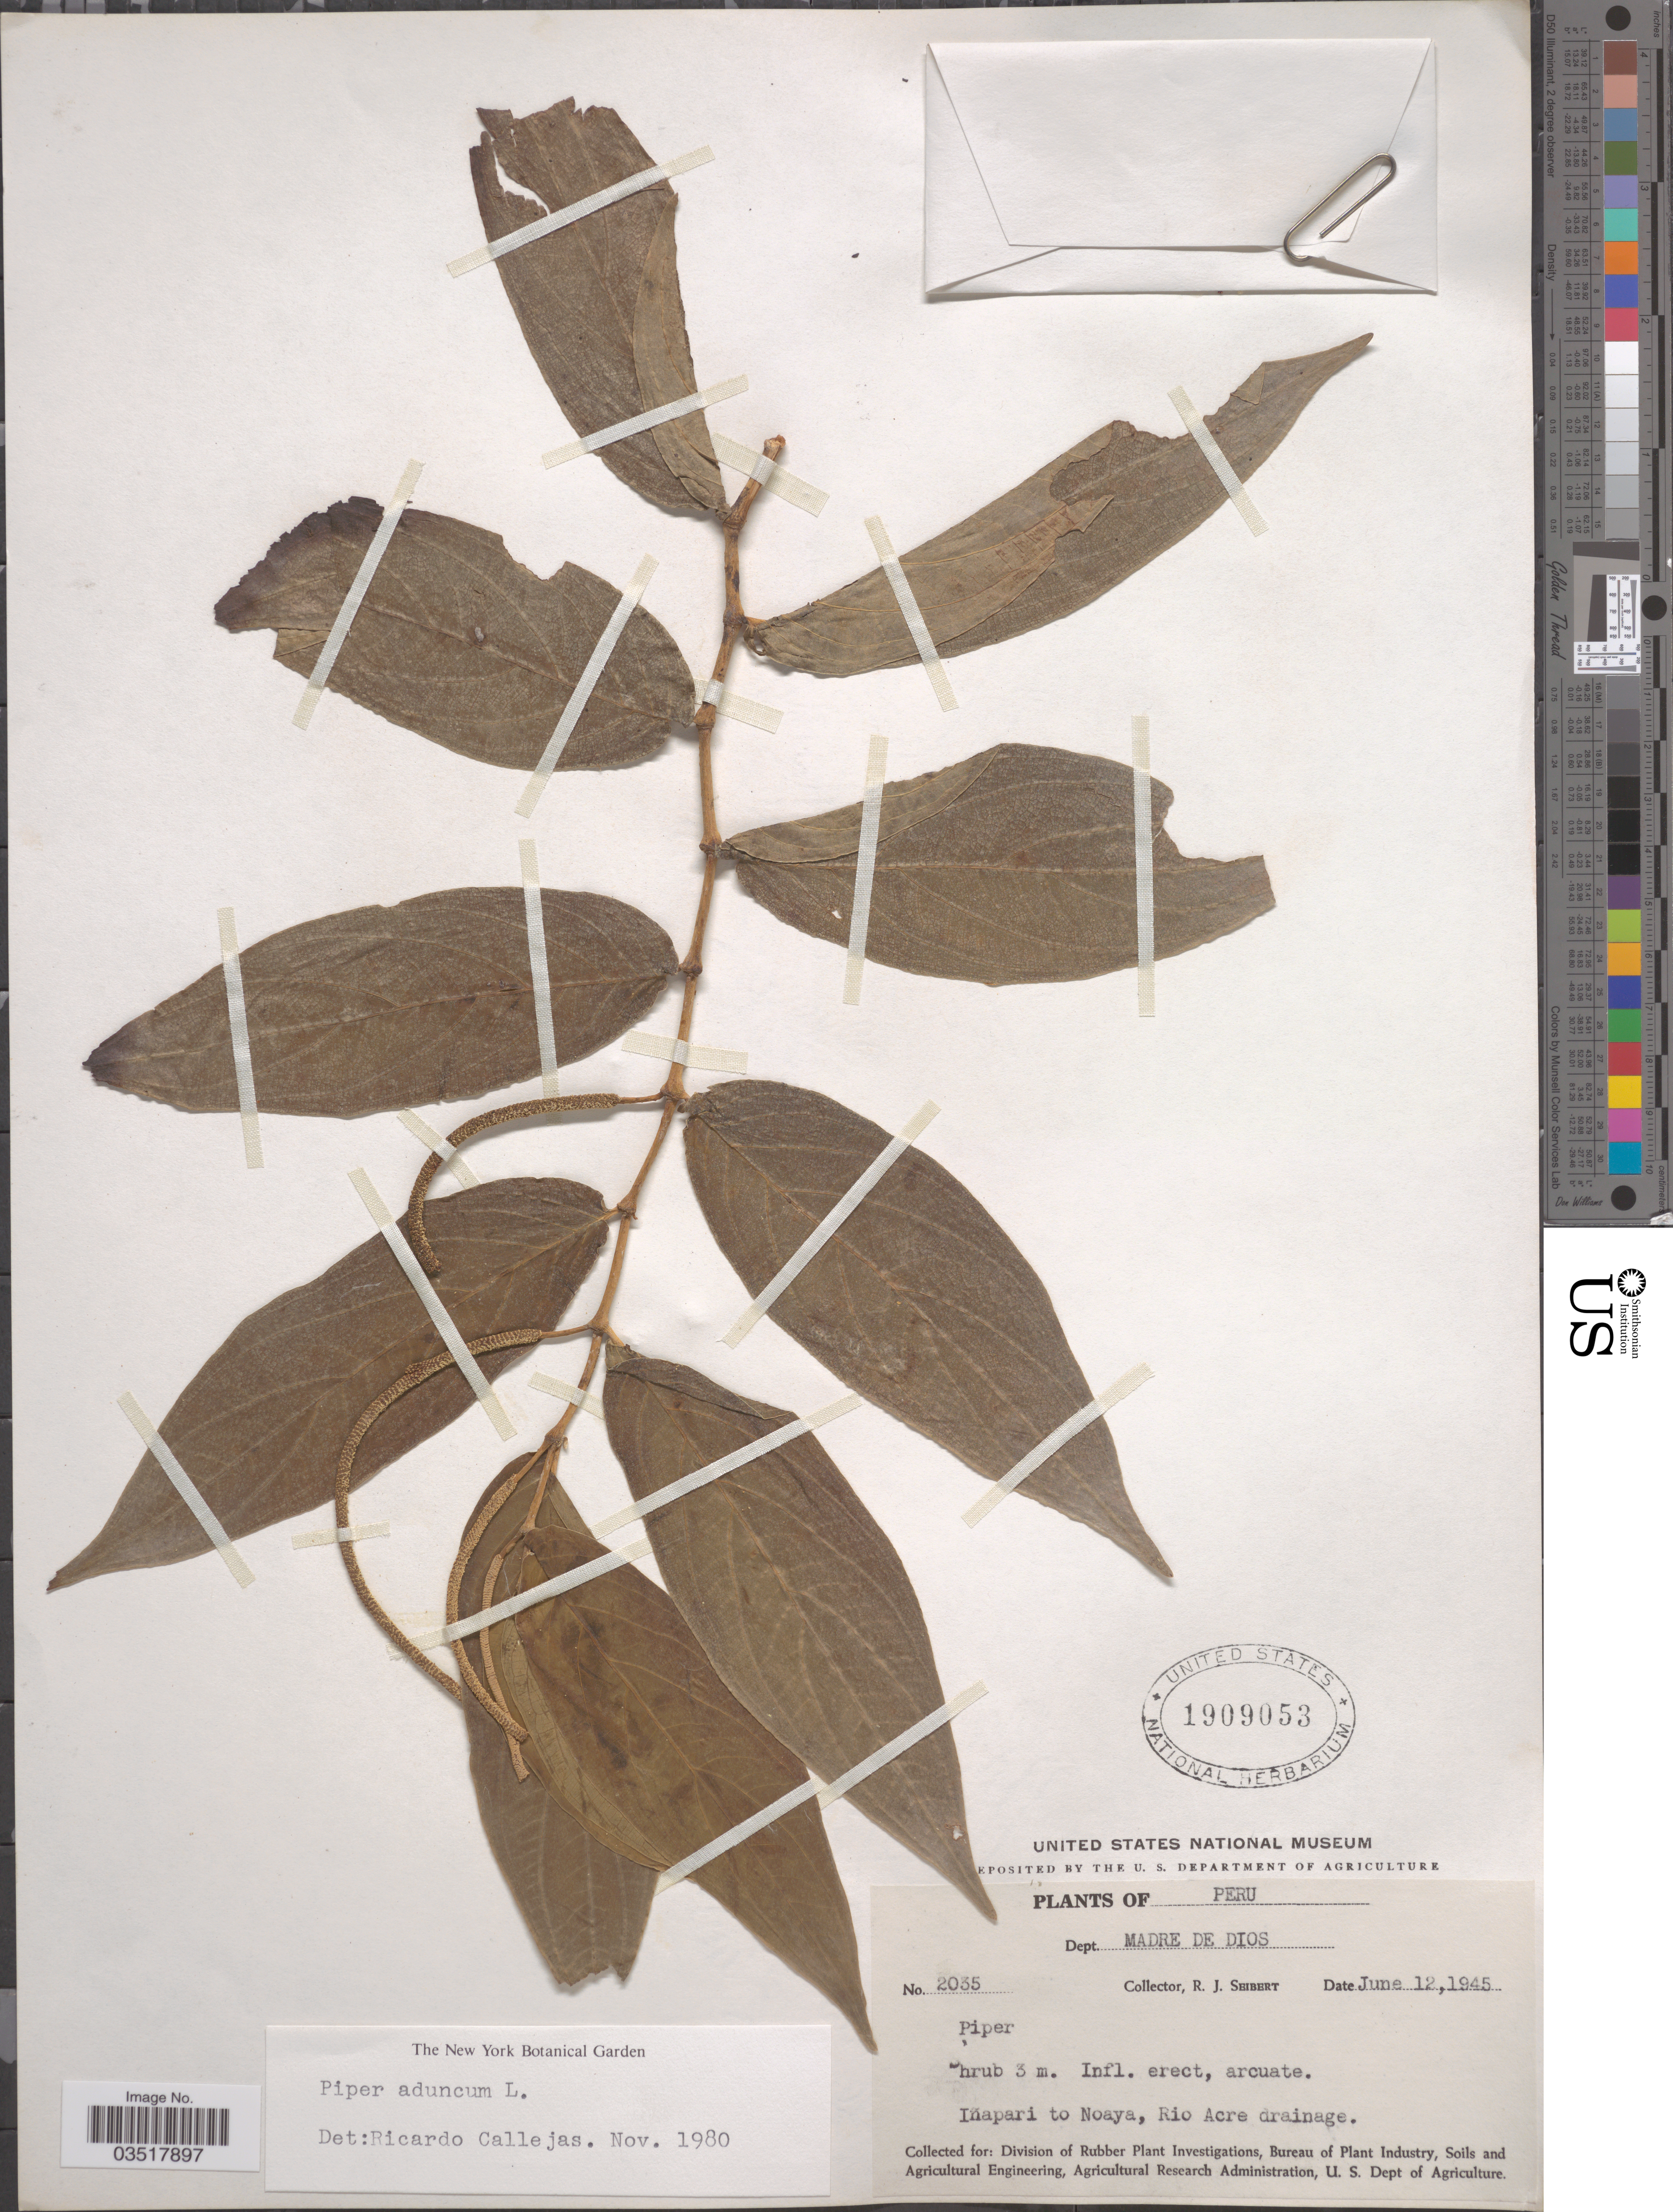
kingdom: Plantae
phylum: Tracheophyta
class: Magnoliopsida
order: Piperales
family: Piperaceae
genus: Piper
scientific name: Piper aduncum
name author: L.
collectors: R. J. Seibert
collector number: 2035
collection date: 1945-06-12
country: Peru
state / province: Madre de Dios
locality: Dept. Madre de Dios. Iñapari to Noaya, Rio Acre drainage.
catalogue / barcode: US 1909053